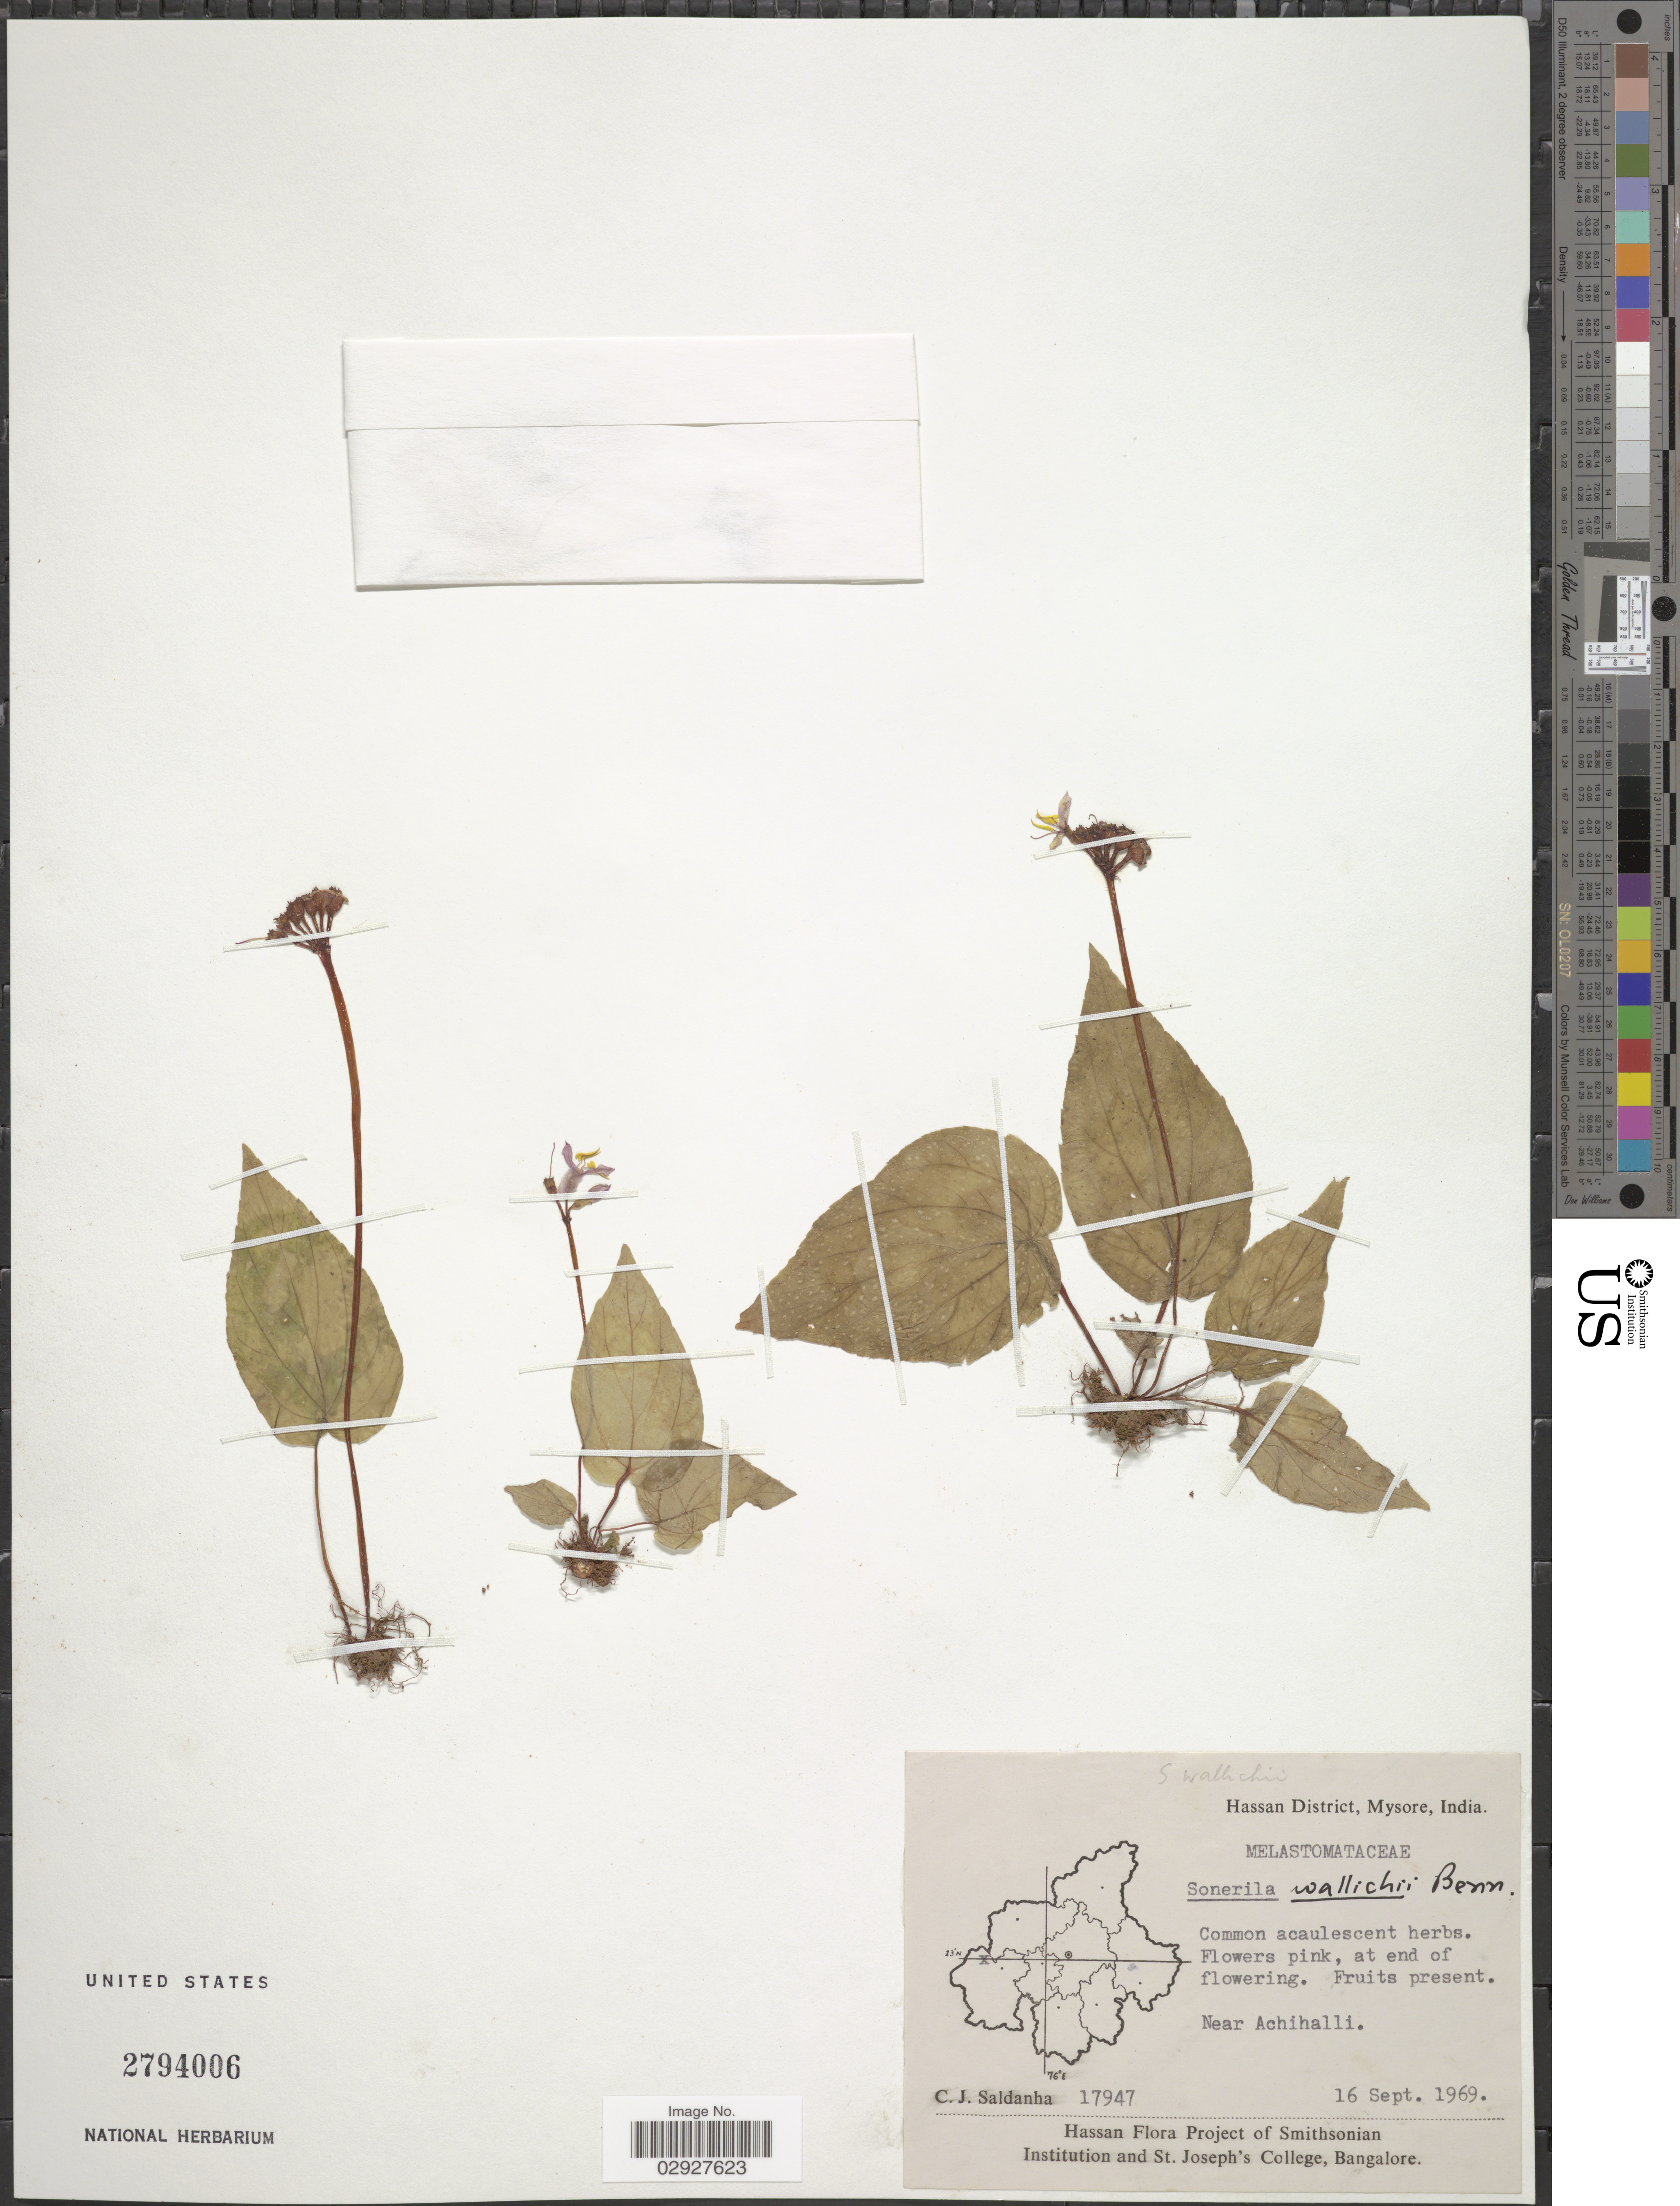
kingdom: Plantae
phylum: Tracheophyta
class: Magnoliopsida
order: Myrtales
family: Melastomataceae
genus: Sonerila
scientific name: Sonerila wallichii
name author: Benn.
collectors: C. J. Saldanha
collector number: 17947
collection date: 1969-09-16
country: India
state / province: Karnataka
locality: Hassan District, Mysore. Near Achihalli.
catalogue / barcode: US 2794006